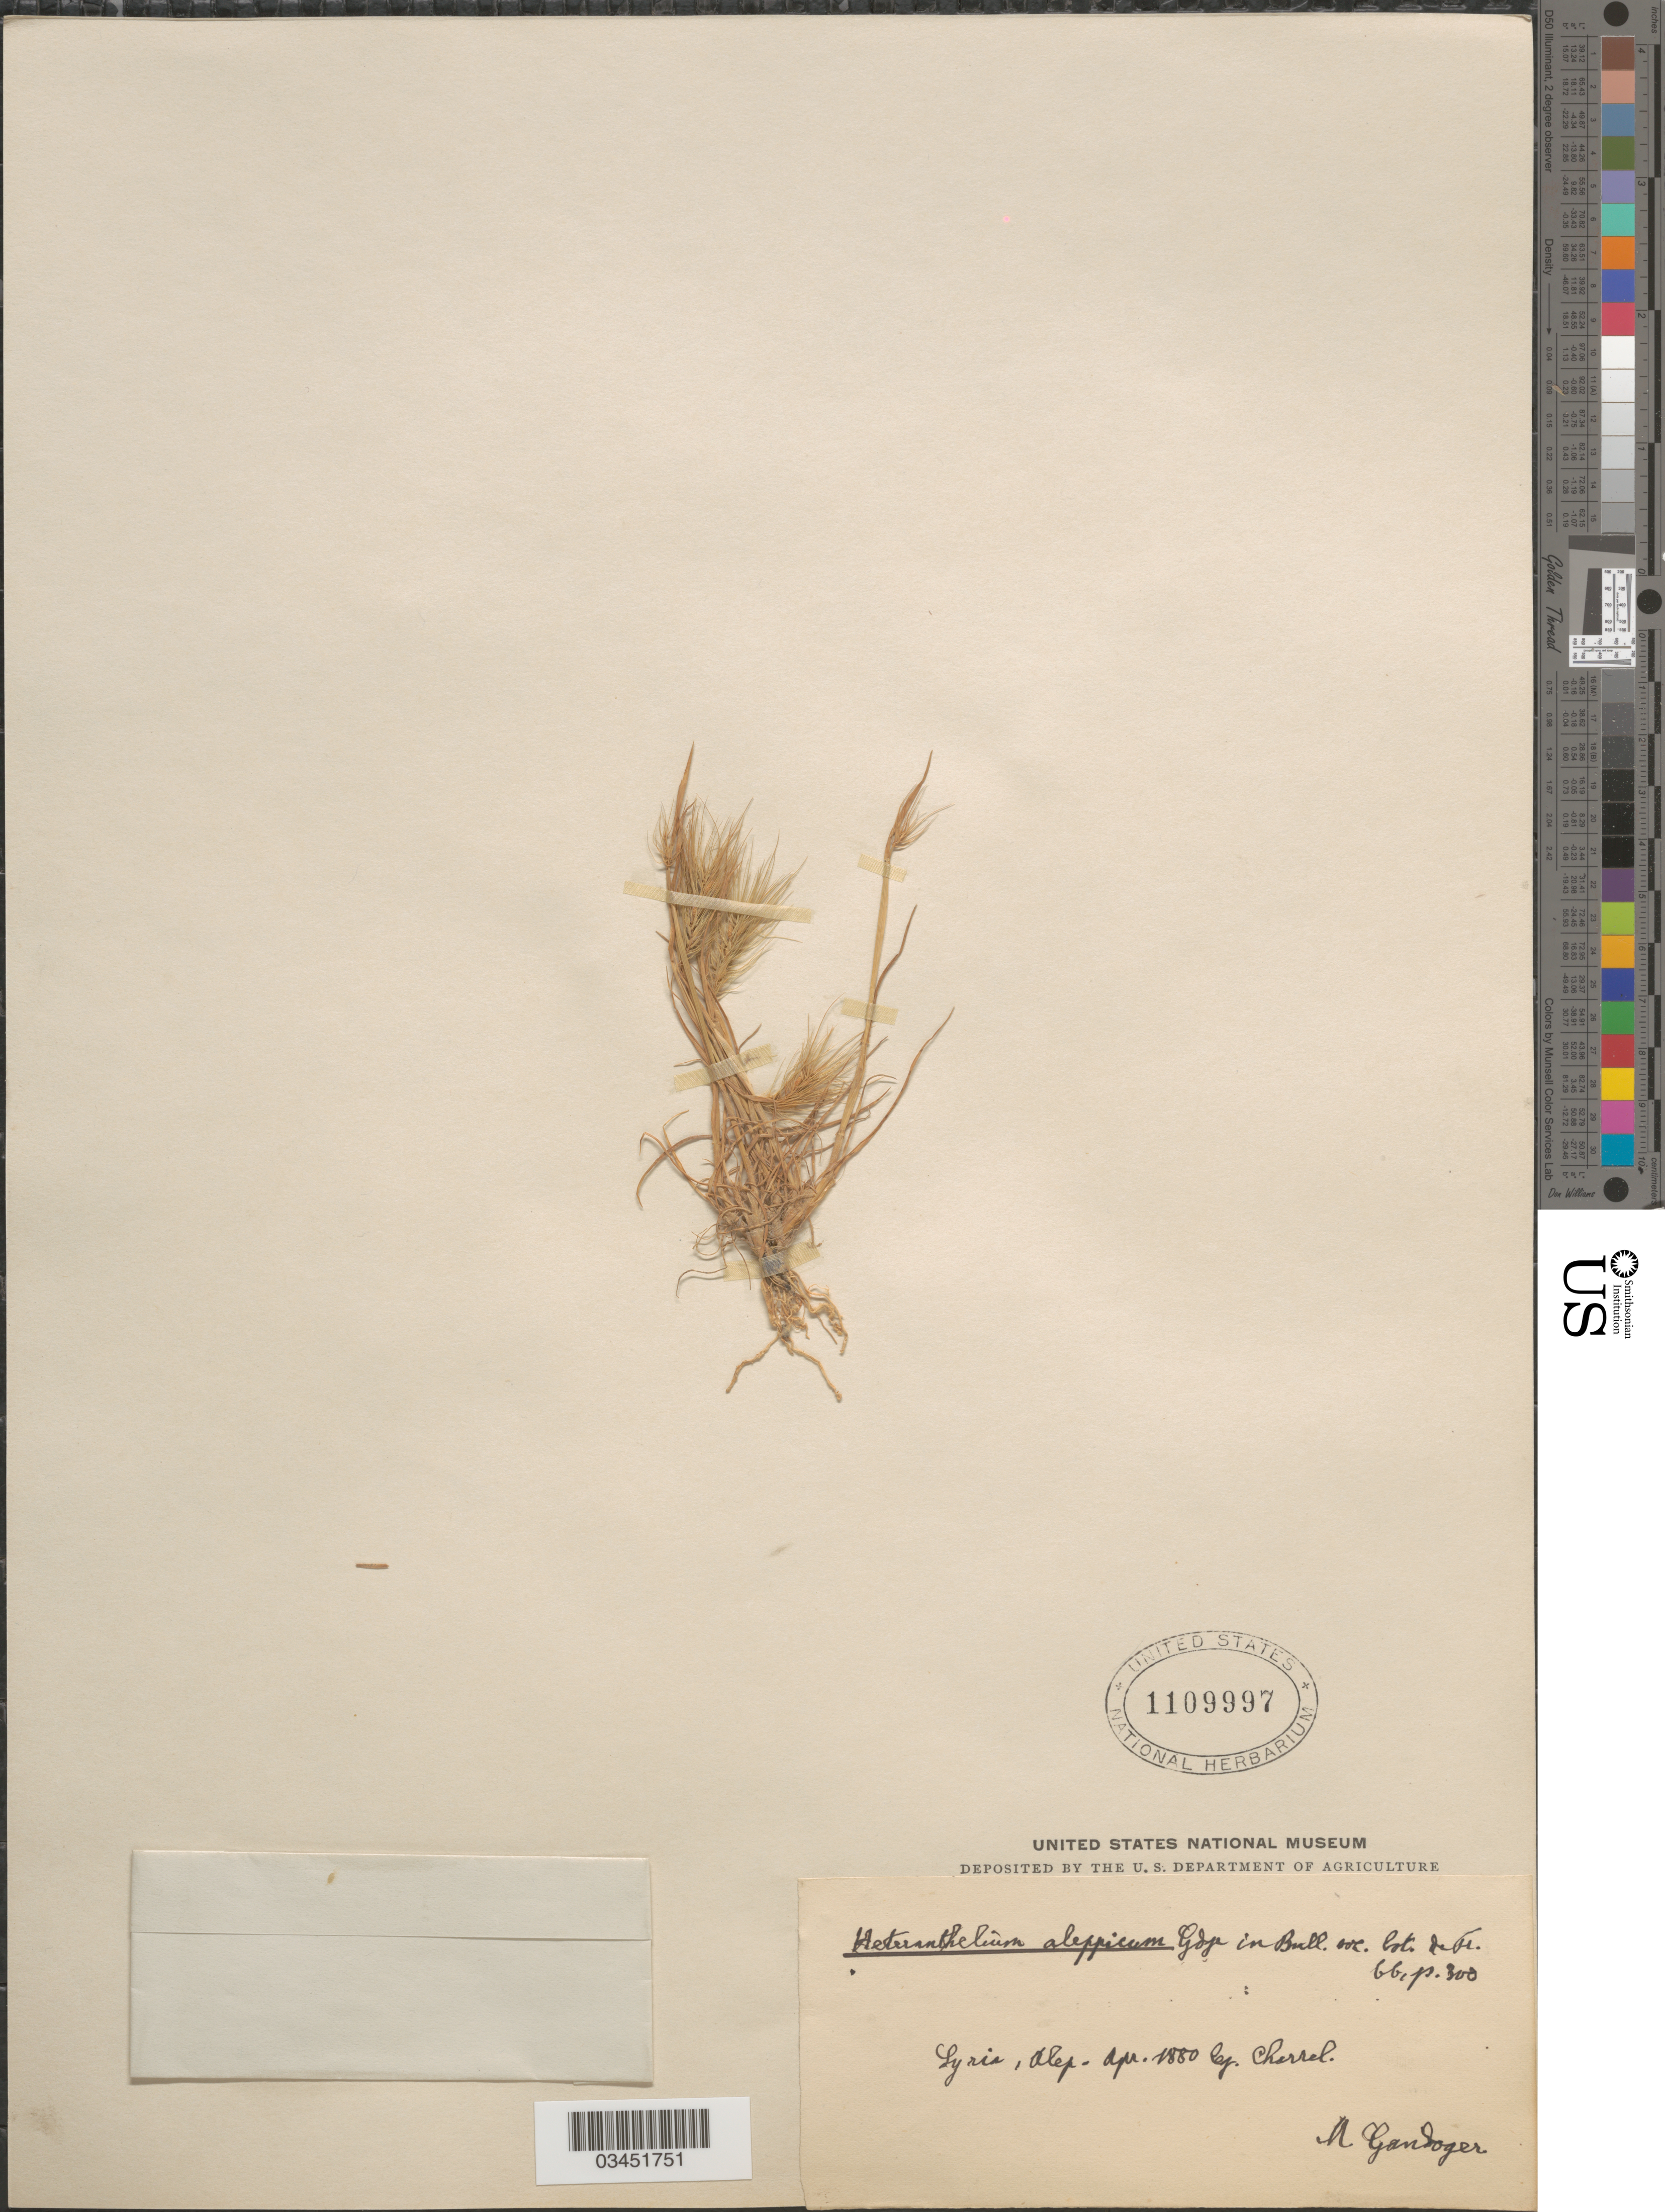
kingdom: Plantae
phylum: Tracheophyta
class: Liliopsida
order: Poales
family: Poaceae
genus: Heteranthelium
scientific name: Heteranthelium piliferum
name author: (Sol.) Hochst.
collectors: L. Charrel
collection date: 1880-04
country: Syria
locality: Alep.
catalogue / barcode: US 1109997